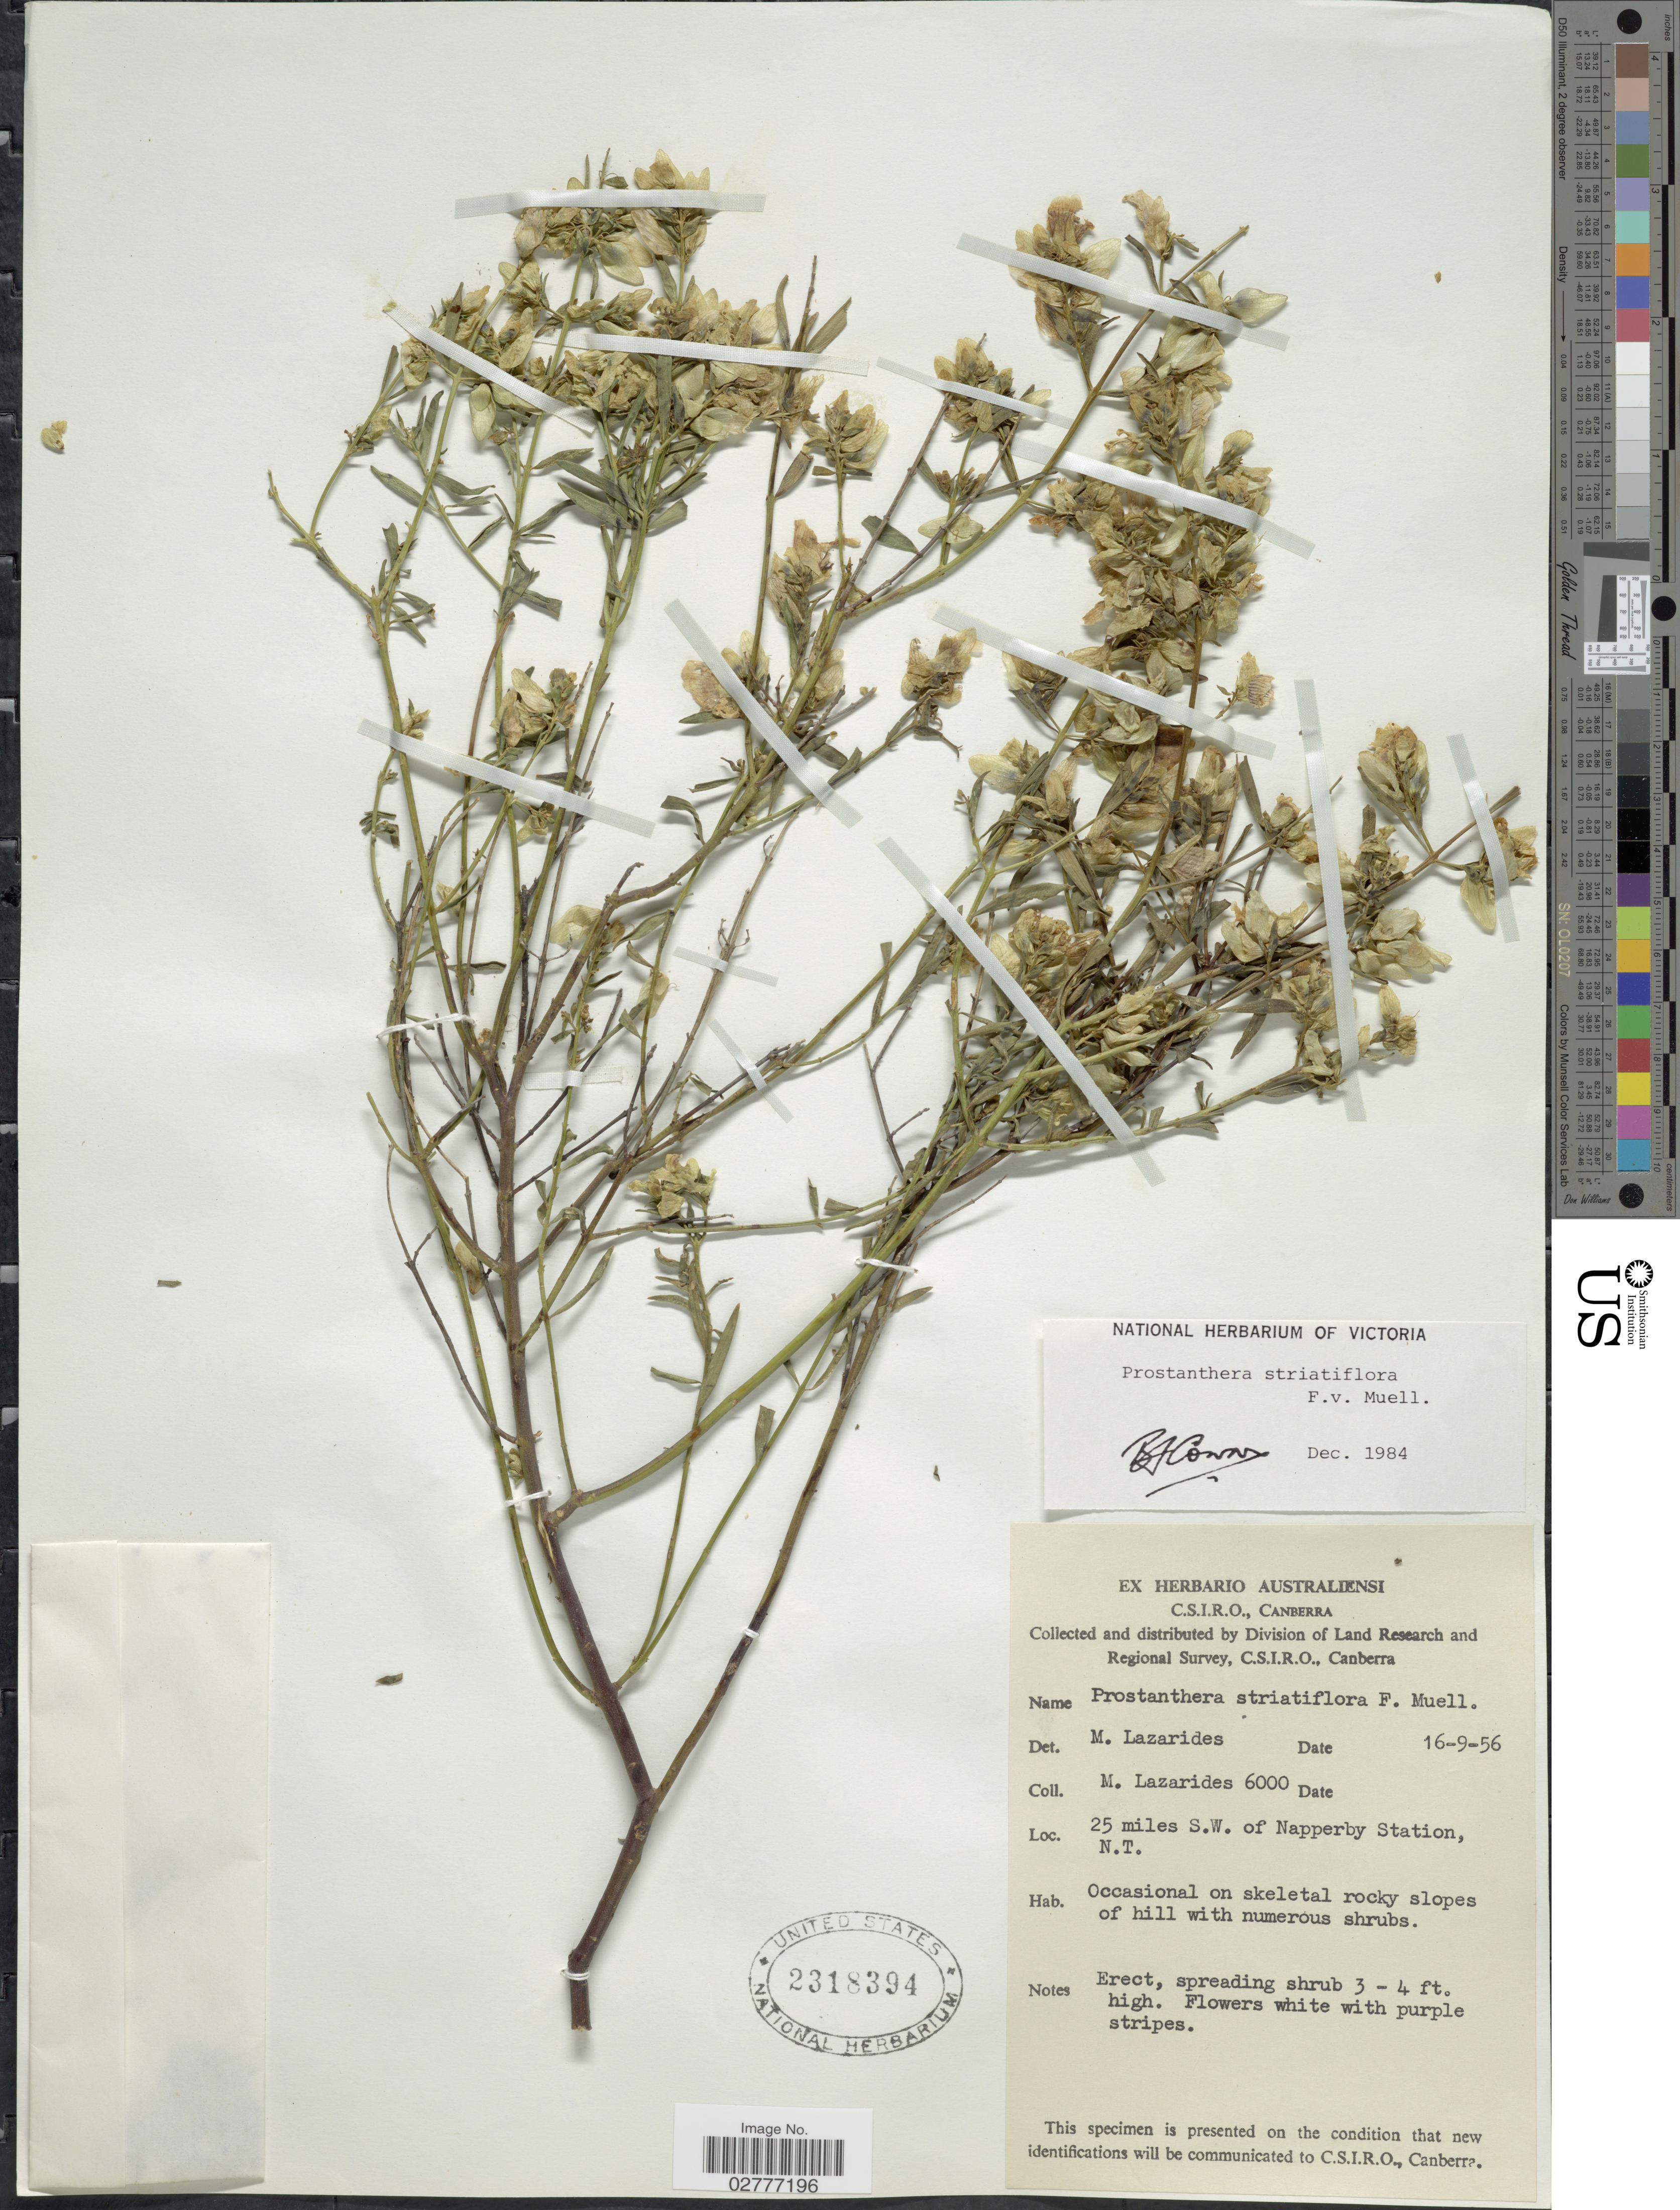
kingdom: Plantae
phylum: Tracheophyta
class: Magnoliopsida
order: Lamiales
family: Lamiaceae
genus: Prostanthera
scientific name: Prostanthera striatiflora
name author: F. Muell.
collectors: M. Lazarides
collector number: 6000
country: Australia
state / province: Northern Territory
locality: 25 miles S.W. of Napperby Station, N.T.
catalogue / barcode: US 2318394